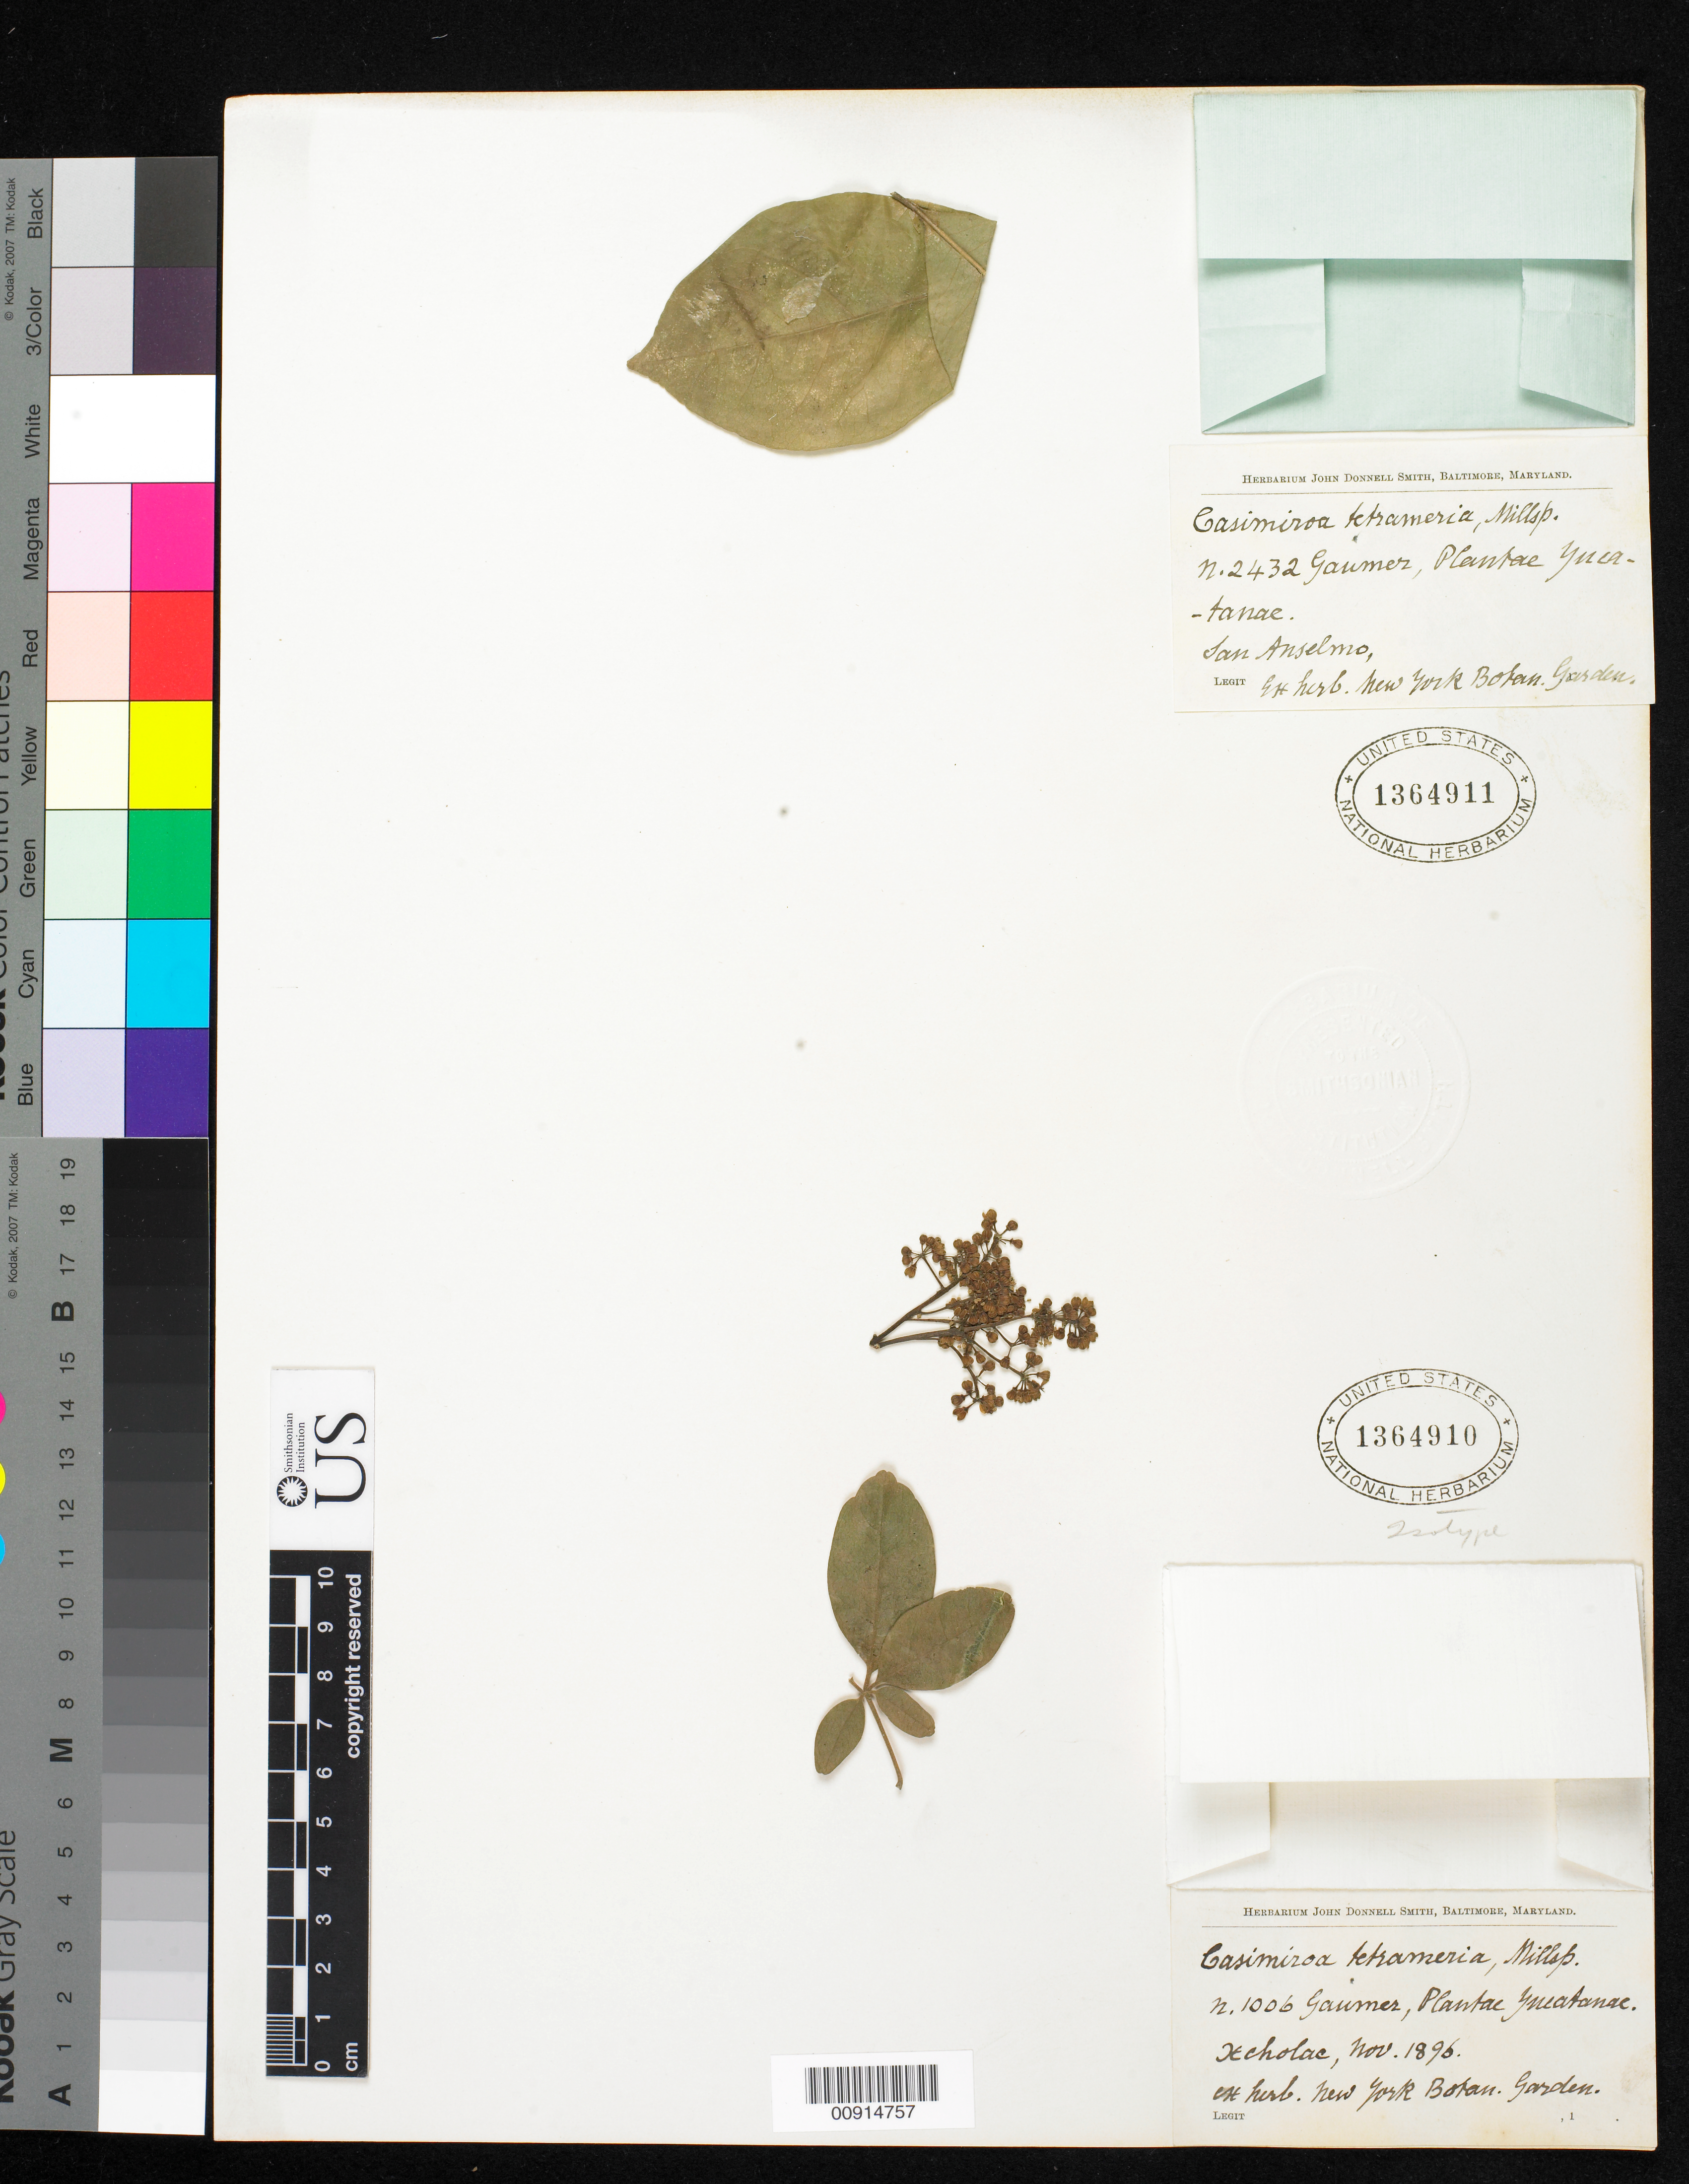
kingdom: Plantae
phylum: Tracheophyta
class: Magnoliopsida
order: Sapindales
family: Rutaceae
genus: Casimiroa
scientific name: Casimiroa tetrameria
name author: Millsp.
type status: Isotype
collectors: G. F. Gaumer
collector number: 1006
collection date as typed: Nov 1896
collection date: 1896-11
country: Mexico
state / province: Yucatán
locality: Xcholac.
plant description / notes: Fragmentary material. Additional non-type (USNH 1364911) mounted on same sheet. Specimen ex John Donnell Smith herbarium.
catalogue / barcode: US 1364910